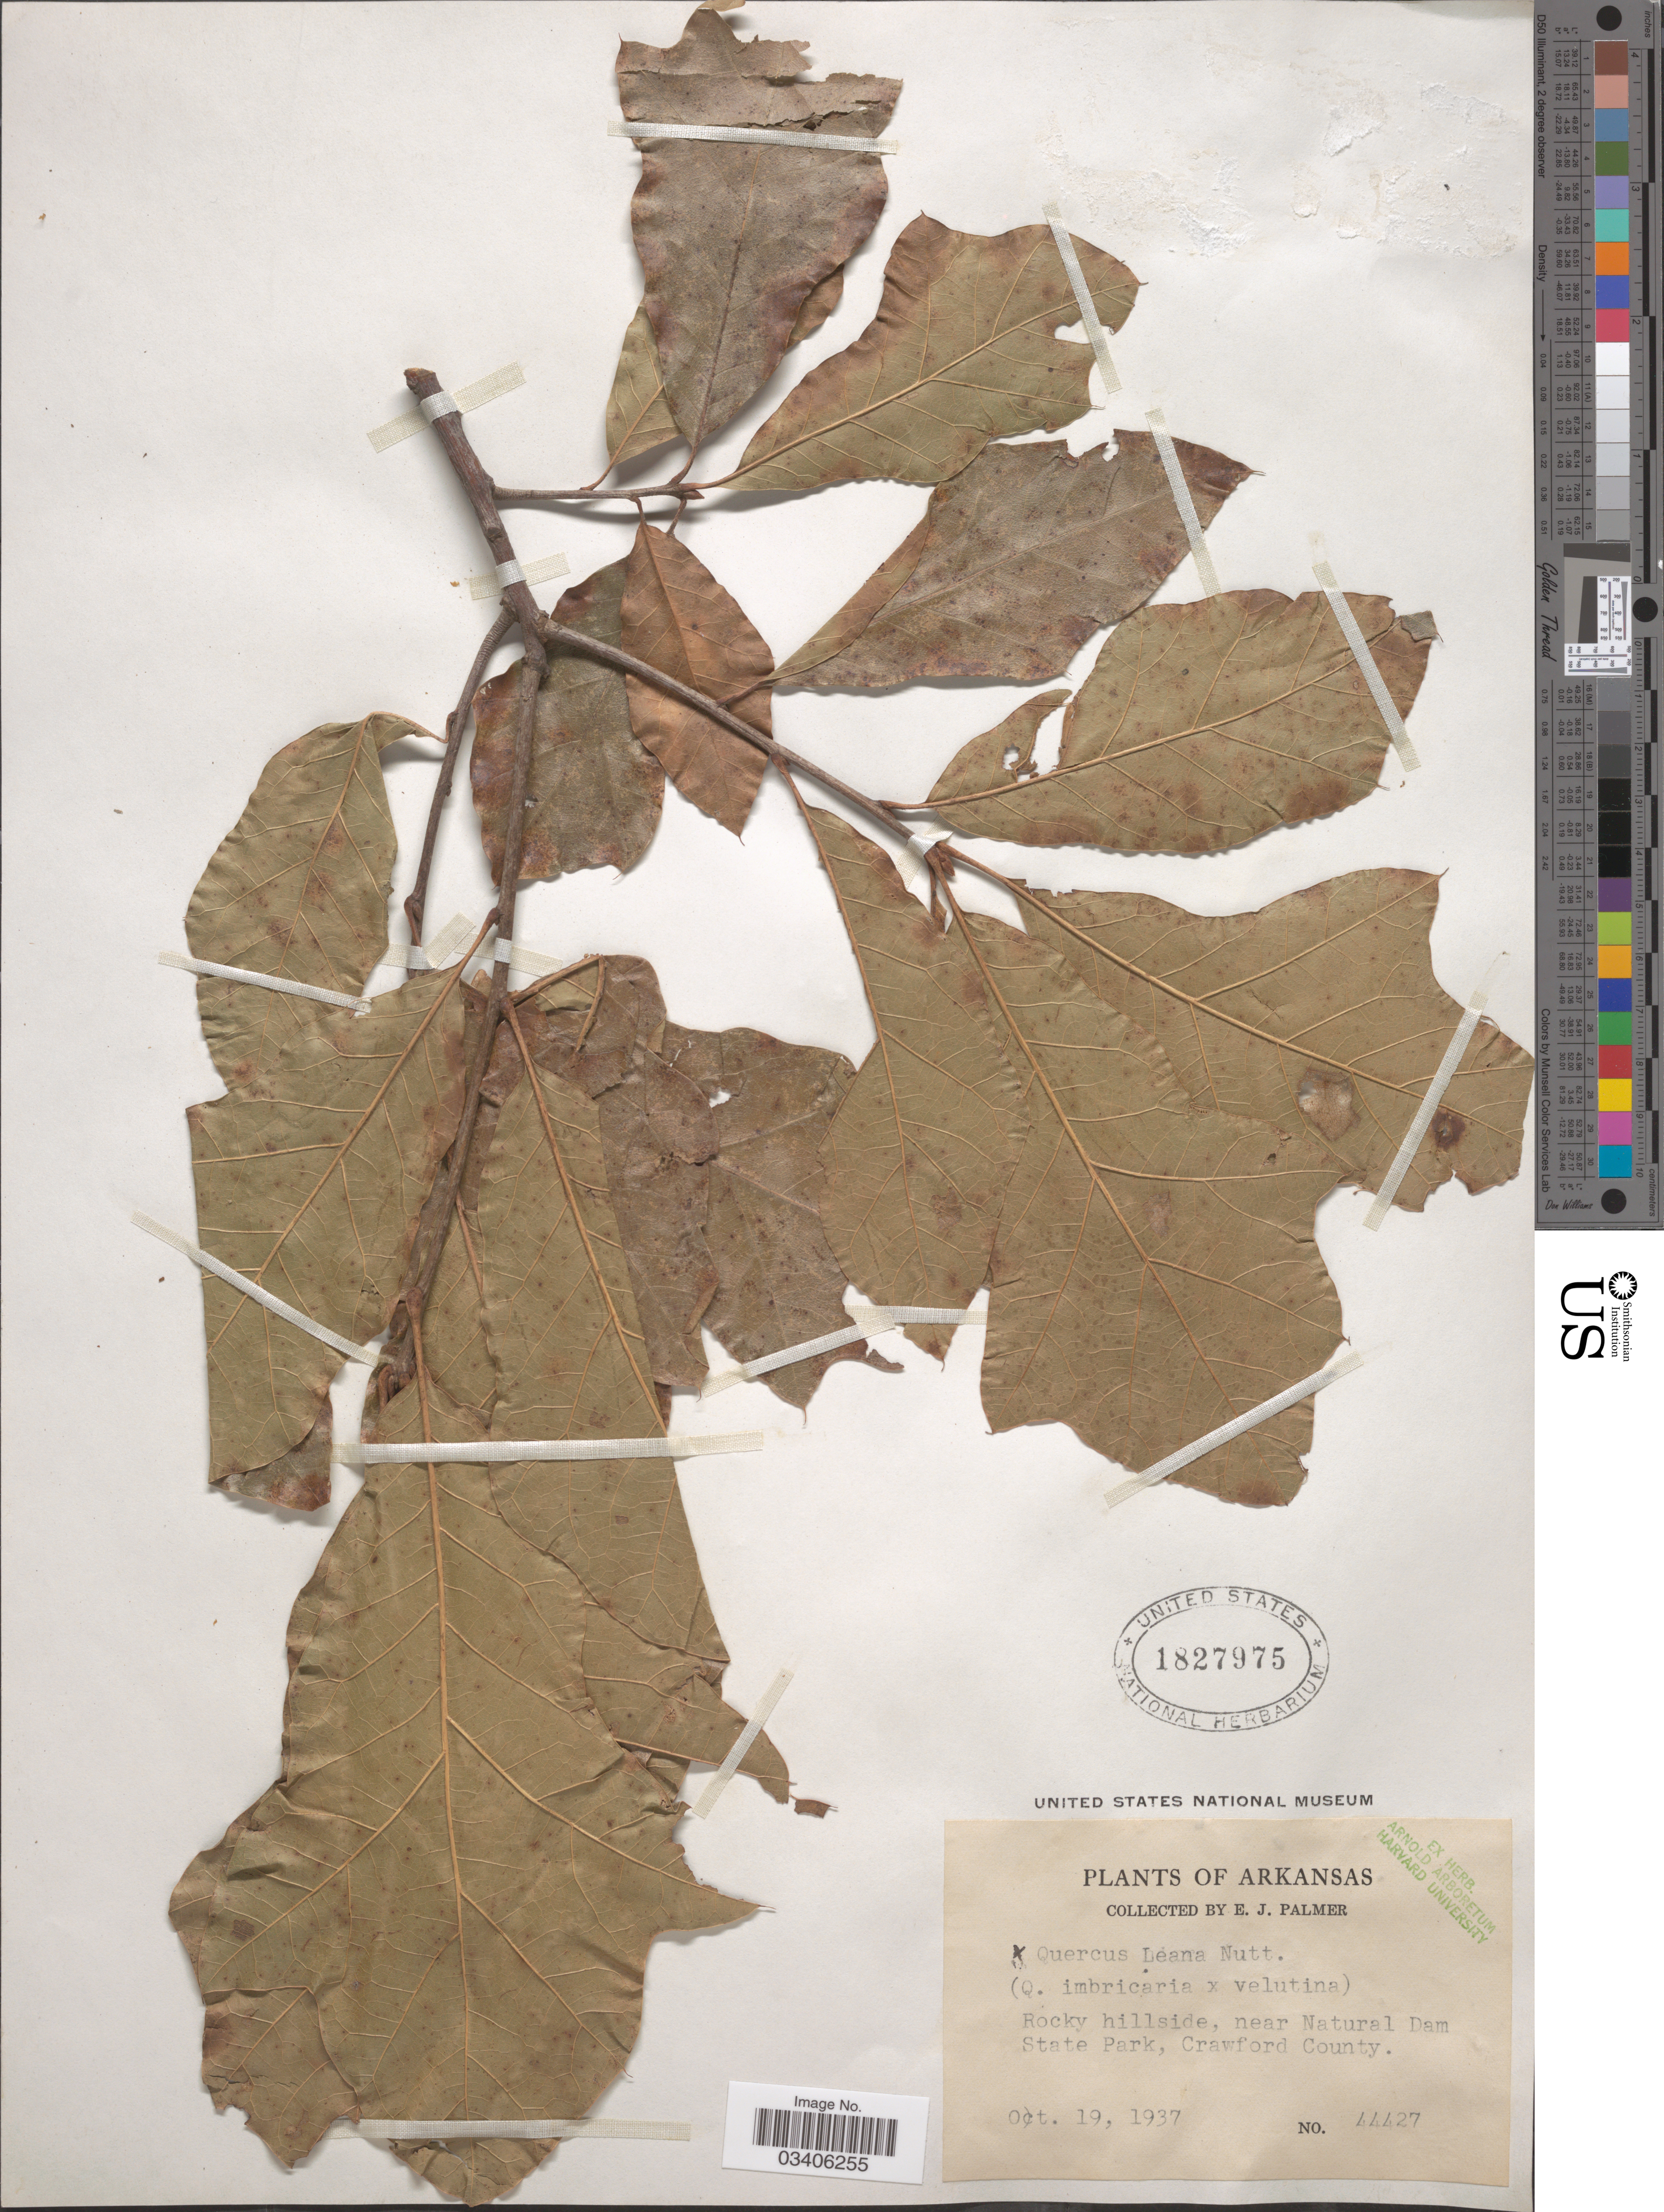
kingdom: Plantae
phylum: Tracheophyta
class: Magnoliopsida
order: Fagales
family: Fagaceae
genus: Quercus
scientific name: Quercus x leana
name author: Nutt.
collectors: E. J. Palmer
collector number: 44427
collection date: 1937-10-19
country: United States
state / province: Arkansas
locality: Rocky hillside, near Natural Dam State Park, Crawford County.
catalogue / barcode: US 1827975